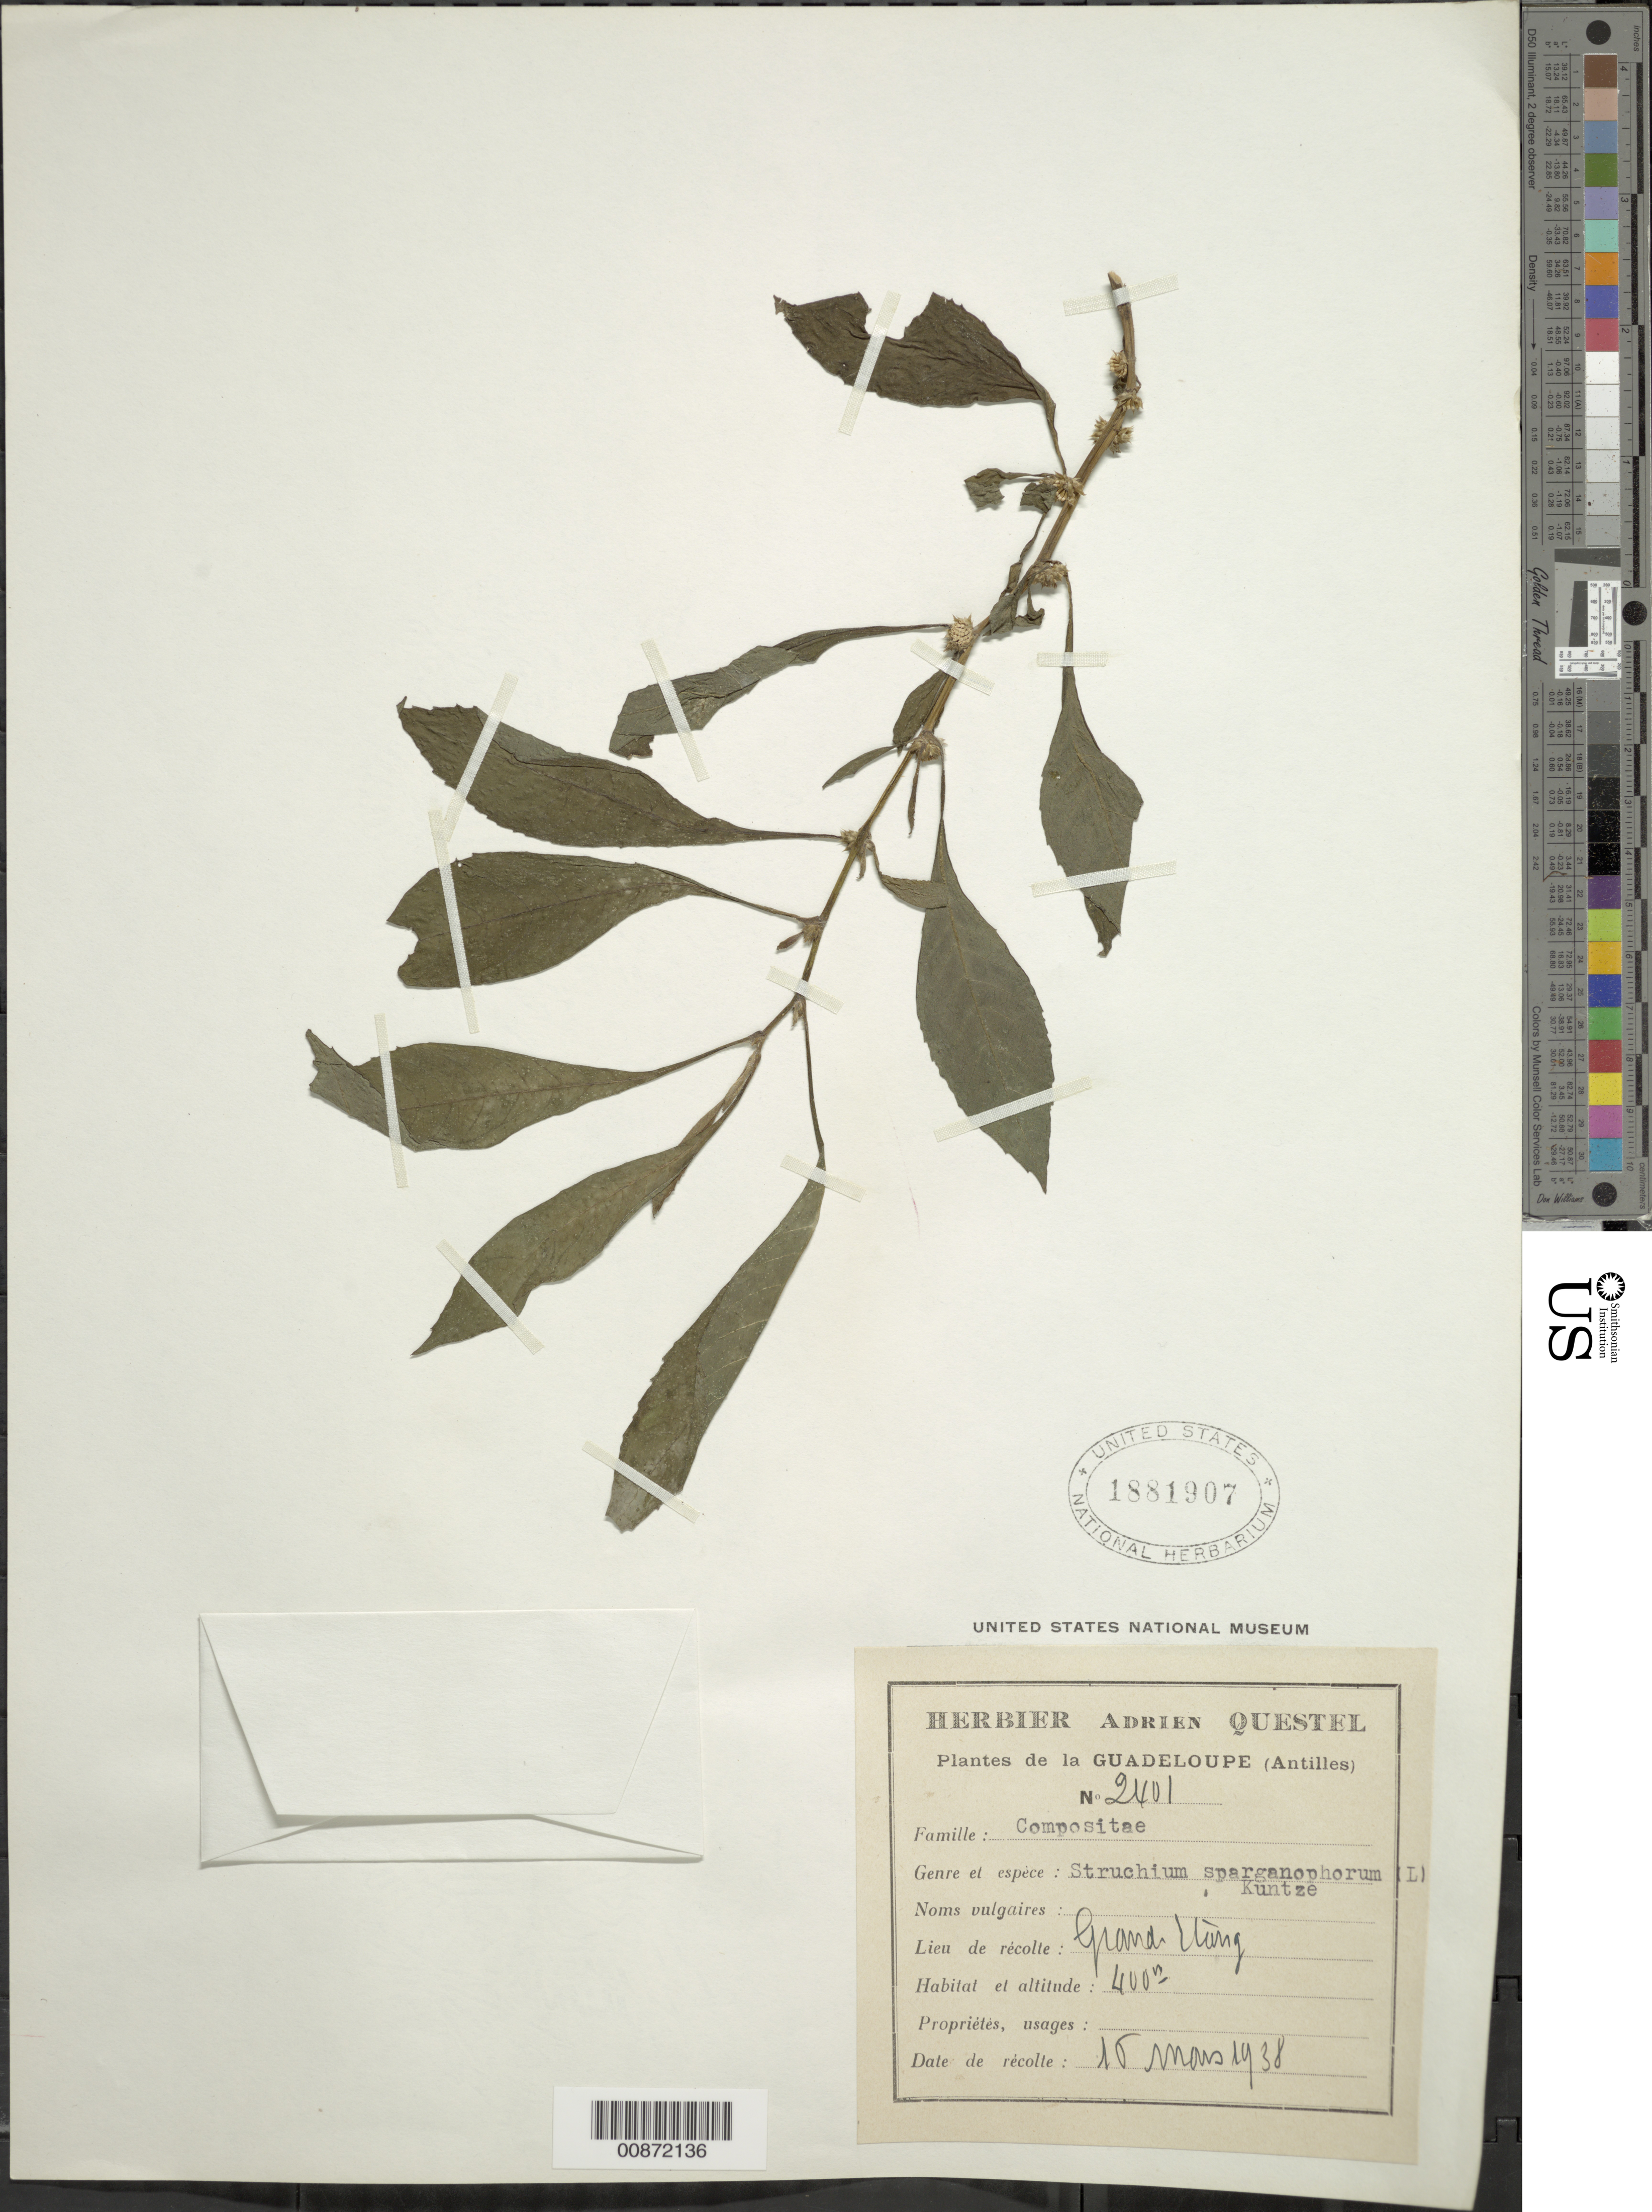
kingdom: Plantae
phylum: Tracheophyta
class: Magnoliopsida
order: Asterales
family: Asteraceae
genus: Struchium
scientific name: Struchium sparganophorum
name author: (L.) Kuntze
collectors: A. Questel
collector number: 2401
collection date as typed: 16 Mar 1938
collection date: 1938-03-16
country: Guadeloupe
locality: Grand Etang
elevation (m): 400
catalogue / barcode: US 1881907